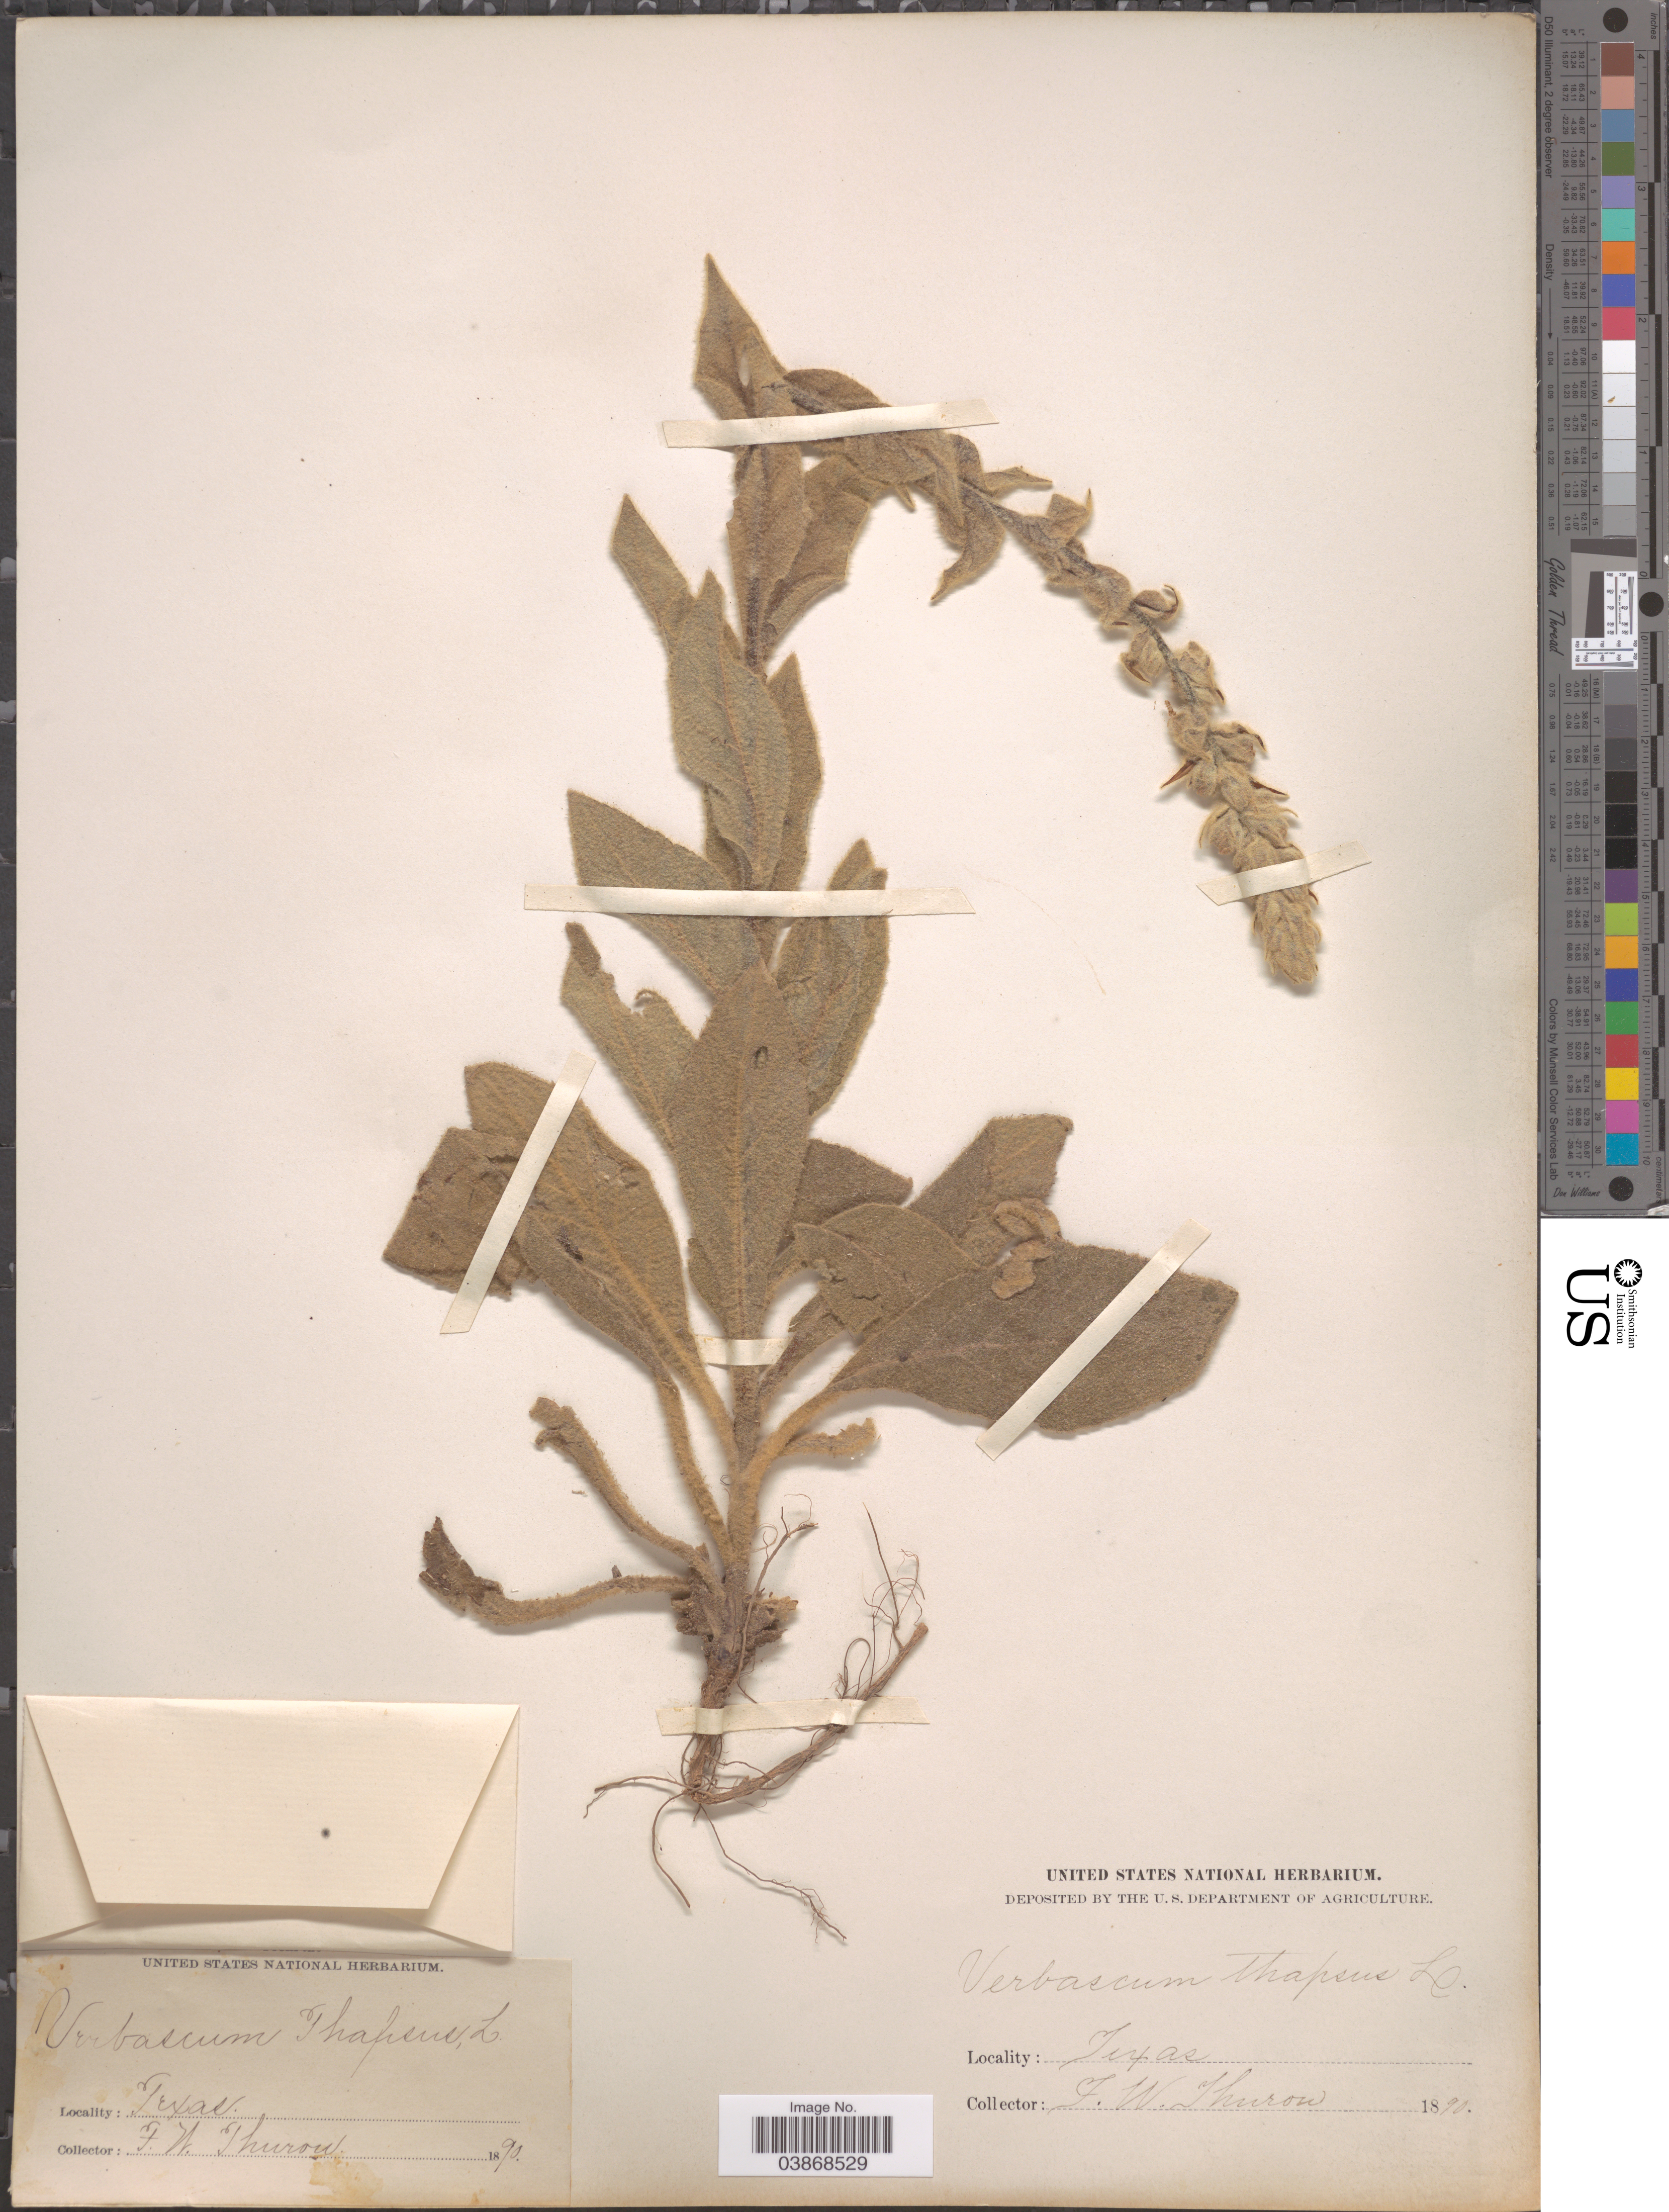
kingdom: Plantae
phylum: Tracheophyta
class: Magnoliopsida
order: Lamiales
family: Scrophulariaceae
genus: Verbascum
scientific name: Verbascum thapsus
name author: L.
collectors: F. W. Thurow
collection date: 1890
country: United States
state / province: Texas